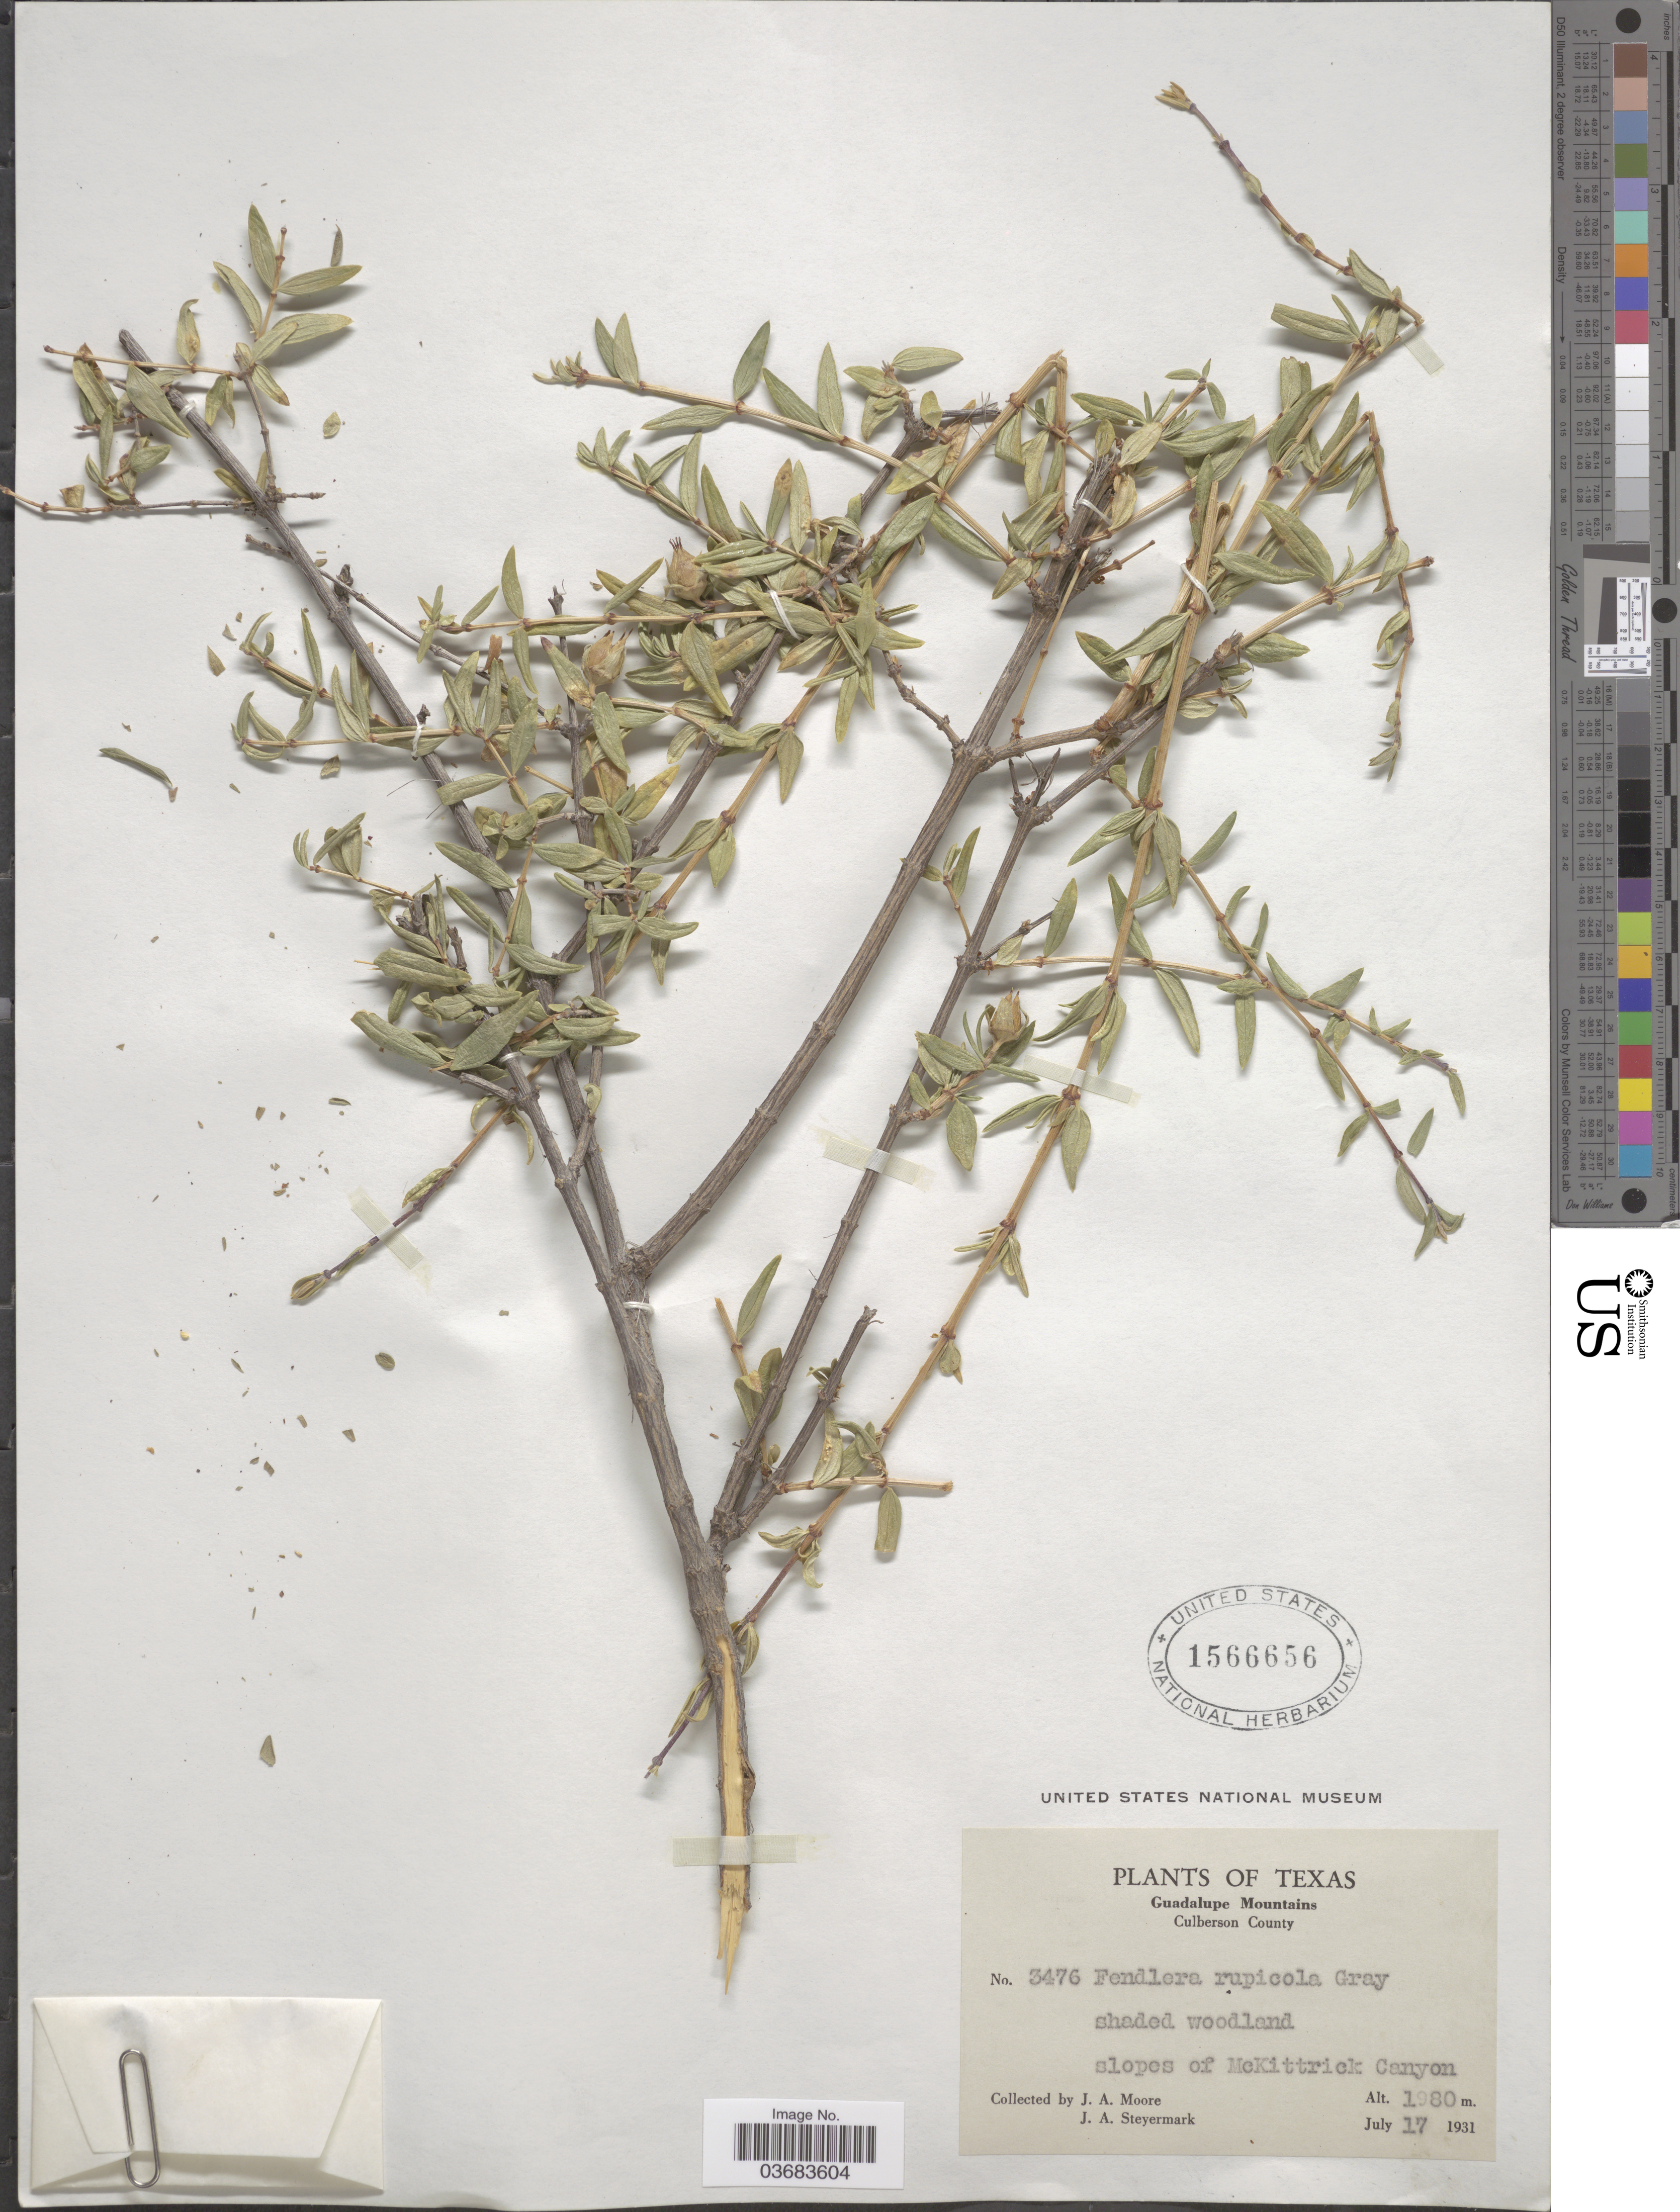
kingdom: Plantae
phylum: Tracheophyta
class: Magnoliopsida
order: Cornales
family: Hydrangeaceae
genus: Fendlera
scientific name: Fendlera rupicola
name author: Englem. & A. Gray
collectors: J. A. Moore & J. Steyermark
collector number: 3476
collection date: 1931-07-17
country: United States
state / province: Texas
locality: Guadalupe Mountains. Culberson County. Slopes of McKittrick Canyon.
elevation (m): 1980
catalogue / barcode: US 1566656